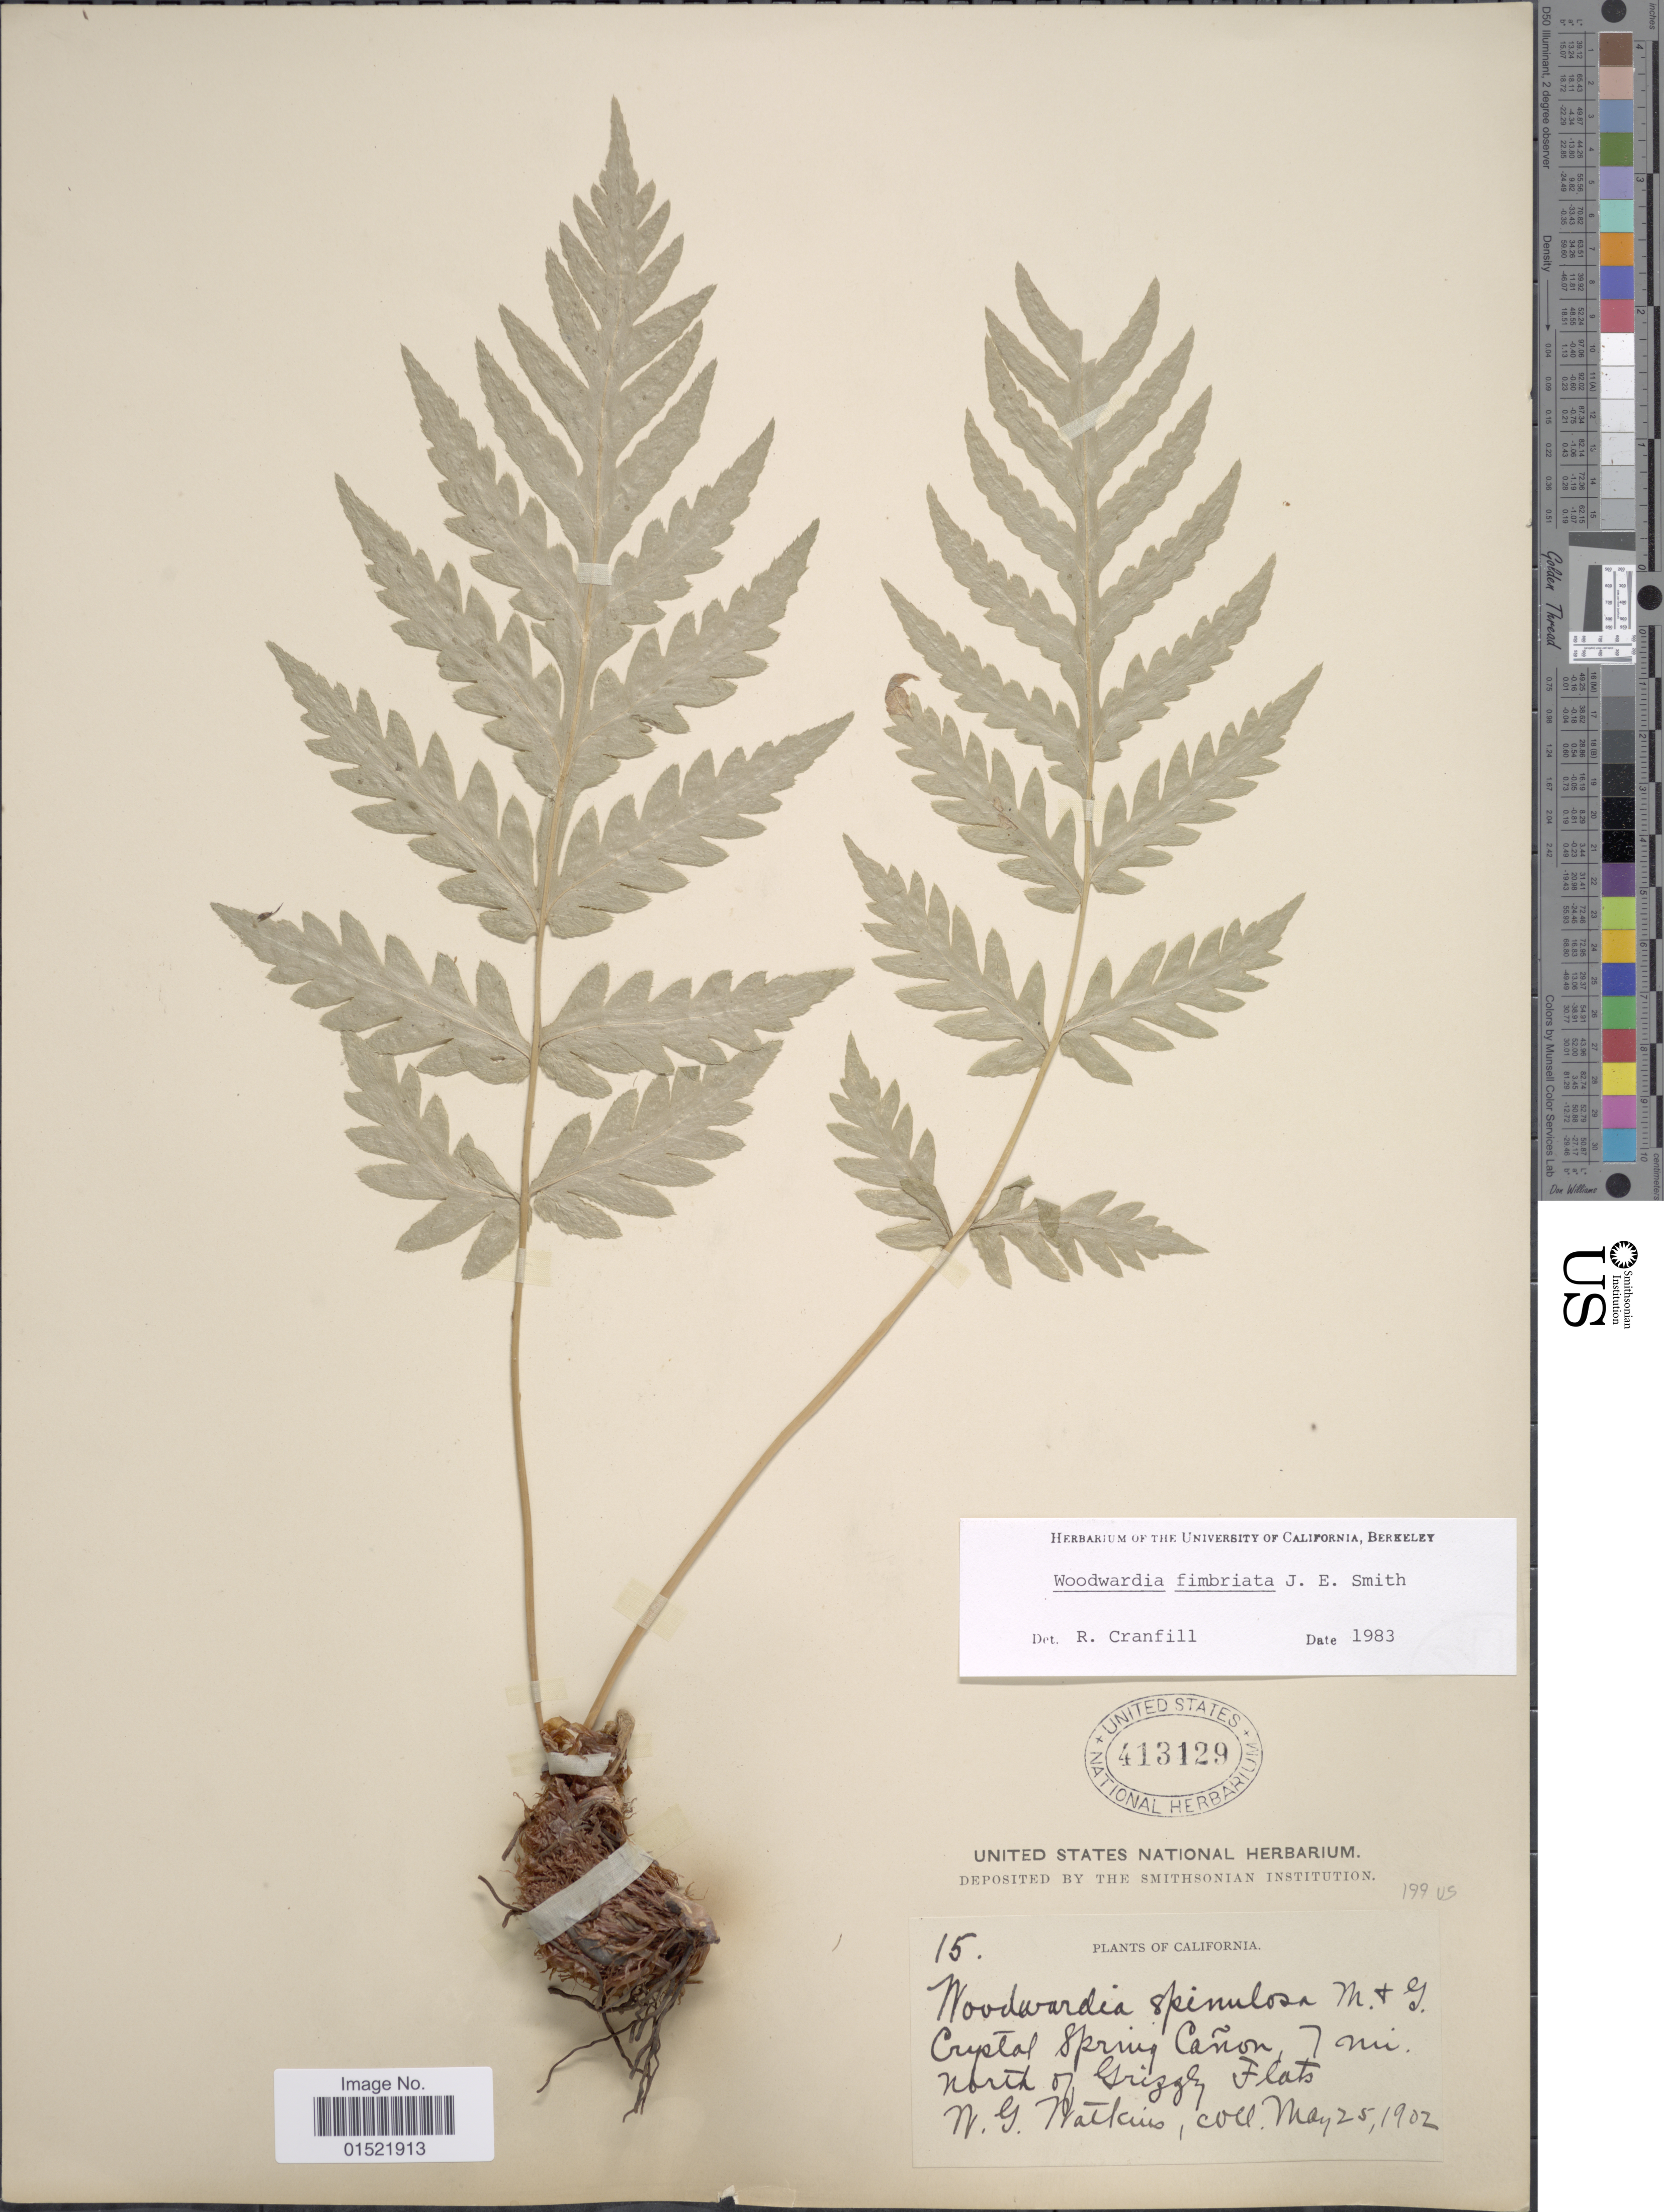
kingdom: Plantae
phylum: Tracheophyta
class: Polypodiopsida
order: Polypodiales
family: Blechnaceae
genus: Woodwardia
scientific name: Woodwardia fimbriata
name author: Sm.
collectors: W. Watkins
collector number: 15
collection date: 1902-05-25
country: United States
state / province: California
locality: Crystal Spring Canon, 7 mi. north of Grizzly Flats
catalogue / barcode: US 413129